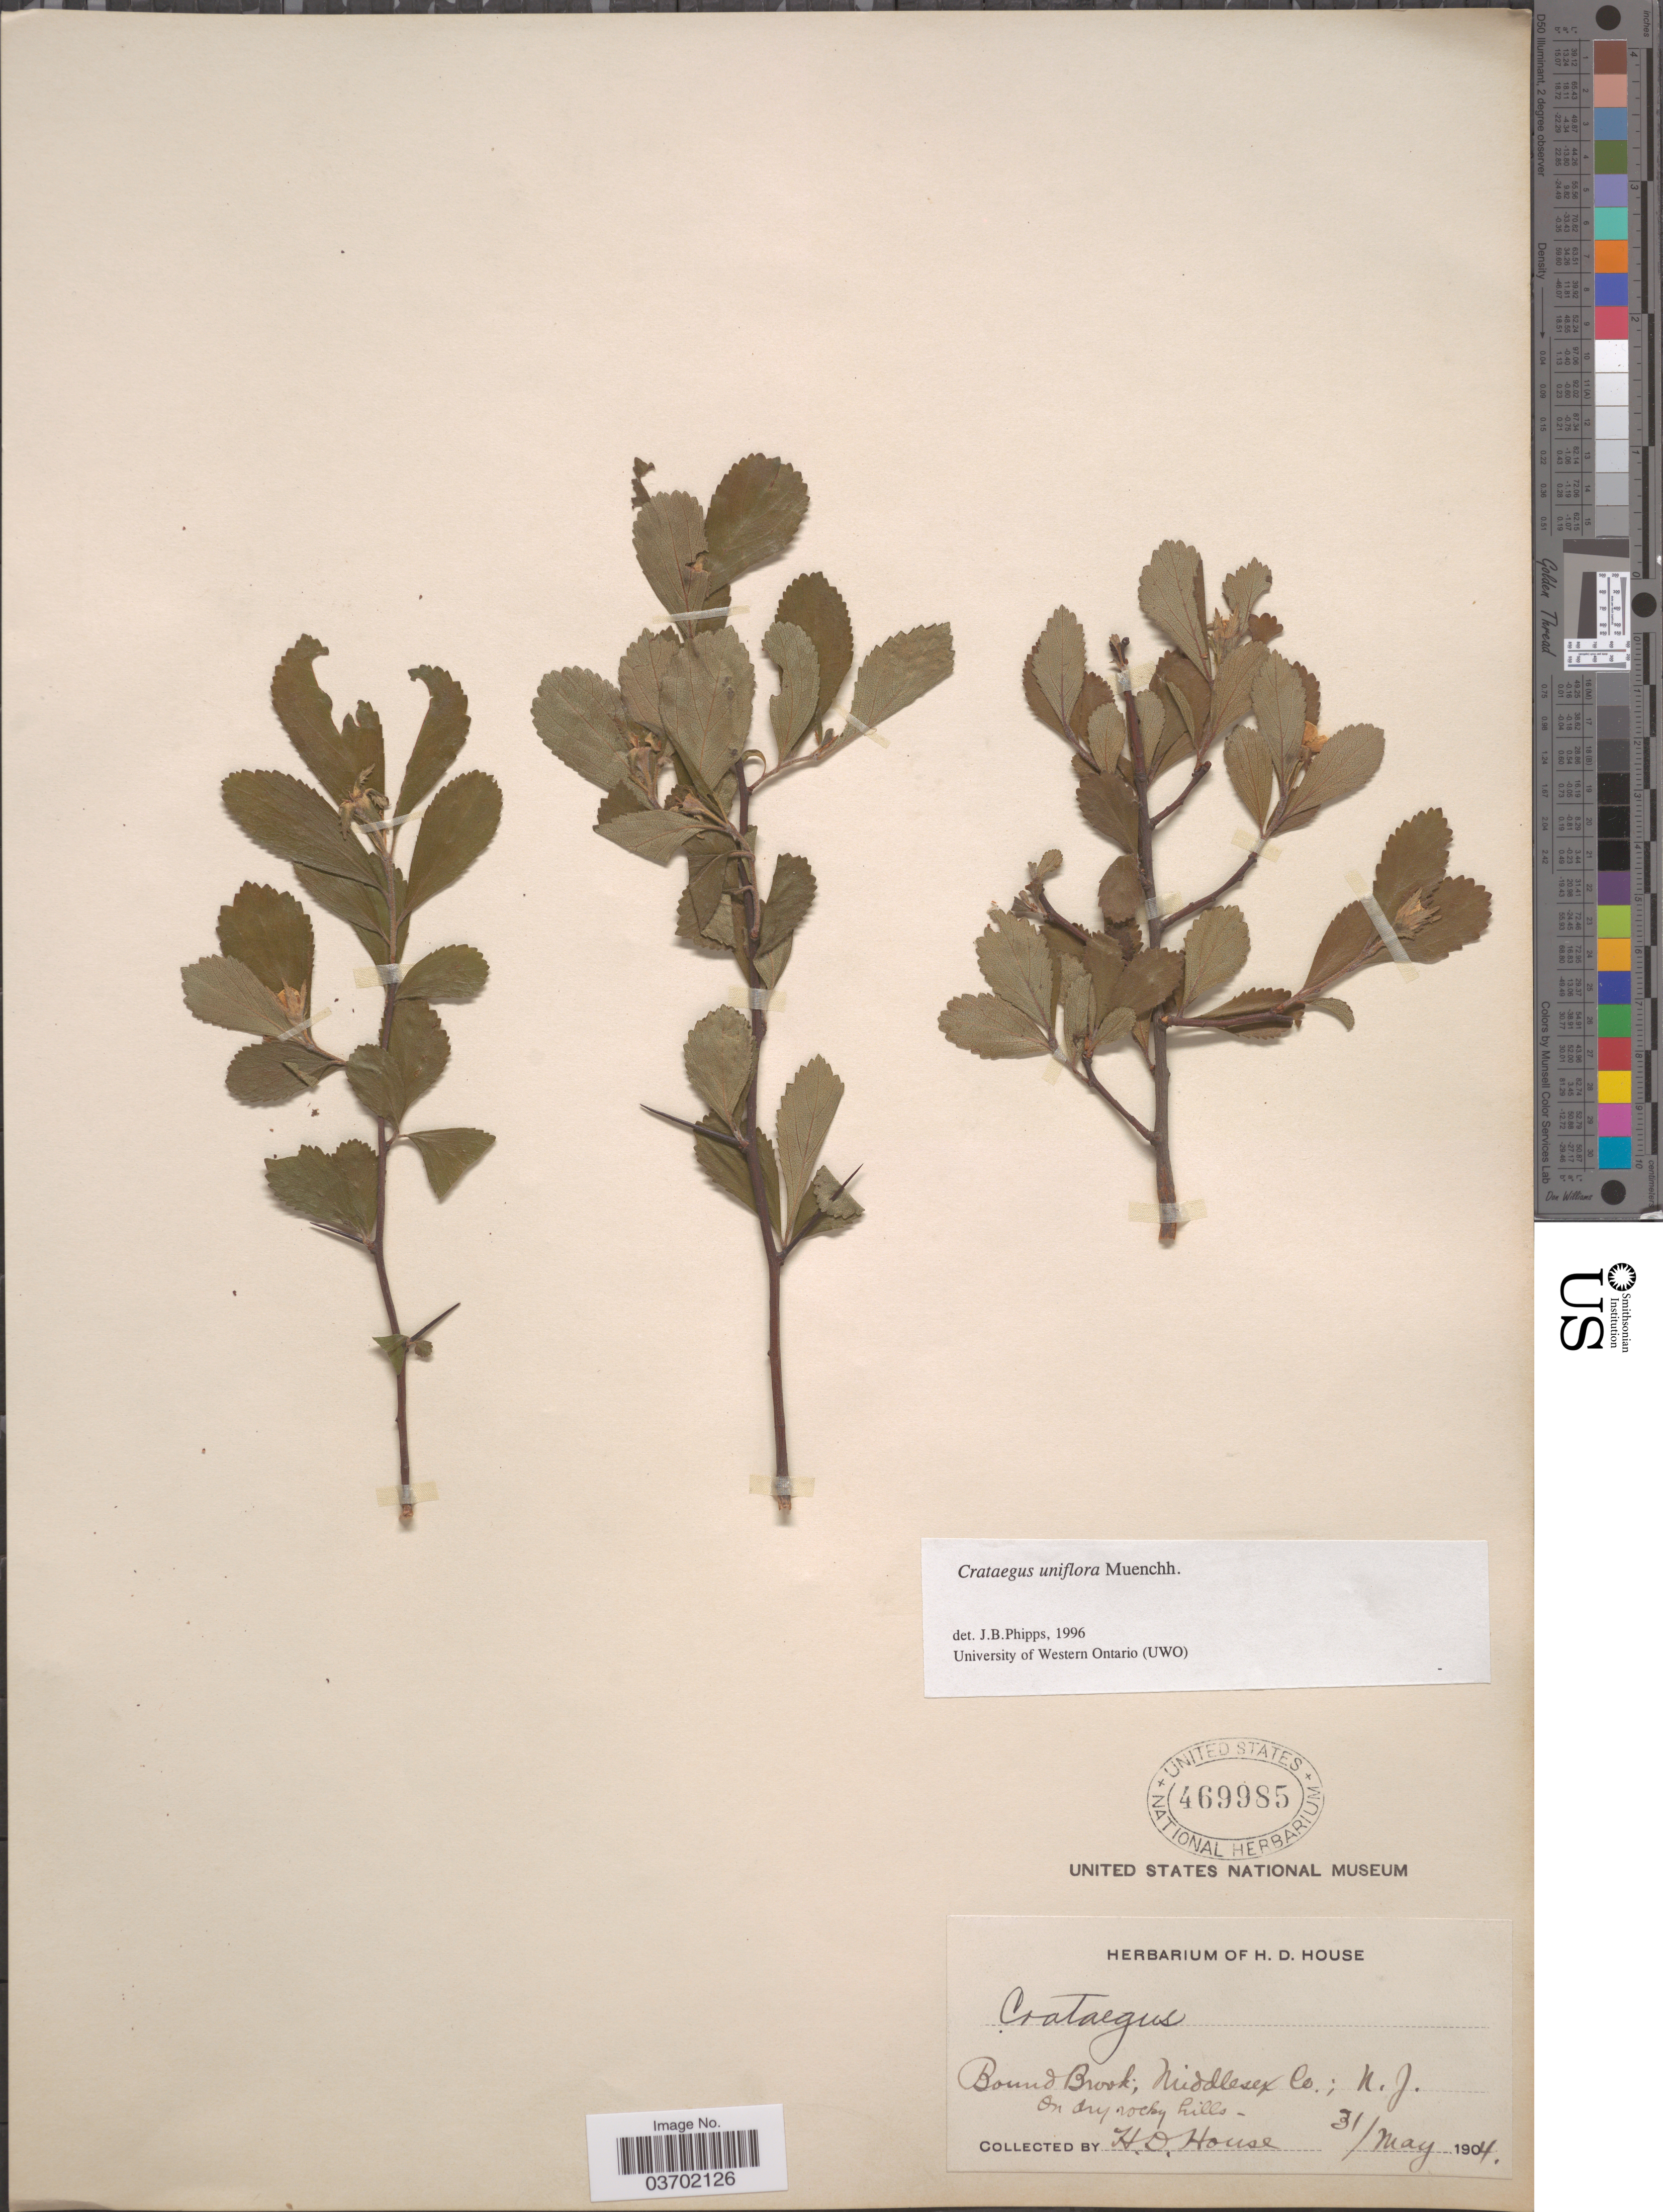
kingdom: Plantae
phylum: Tracheophyta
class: Magnoliopsida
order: Rosales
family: Rosaceae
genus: Crataegus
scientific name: Crataegus uniflora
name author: Münchh.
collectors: H. D. House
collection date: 1904-05-31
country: United States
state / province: New Jersey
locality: Bound Brook; Middlesex Co.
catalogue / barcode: US 469985